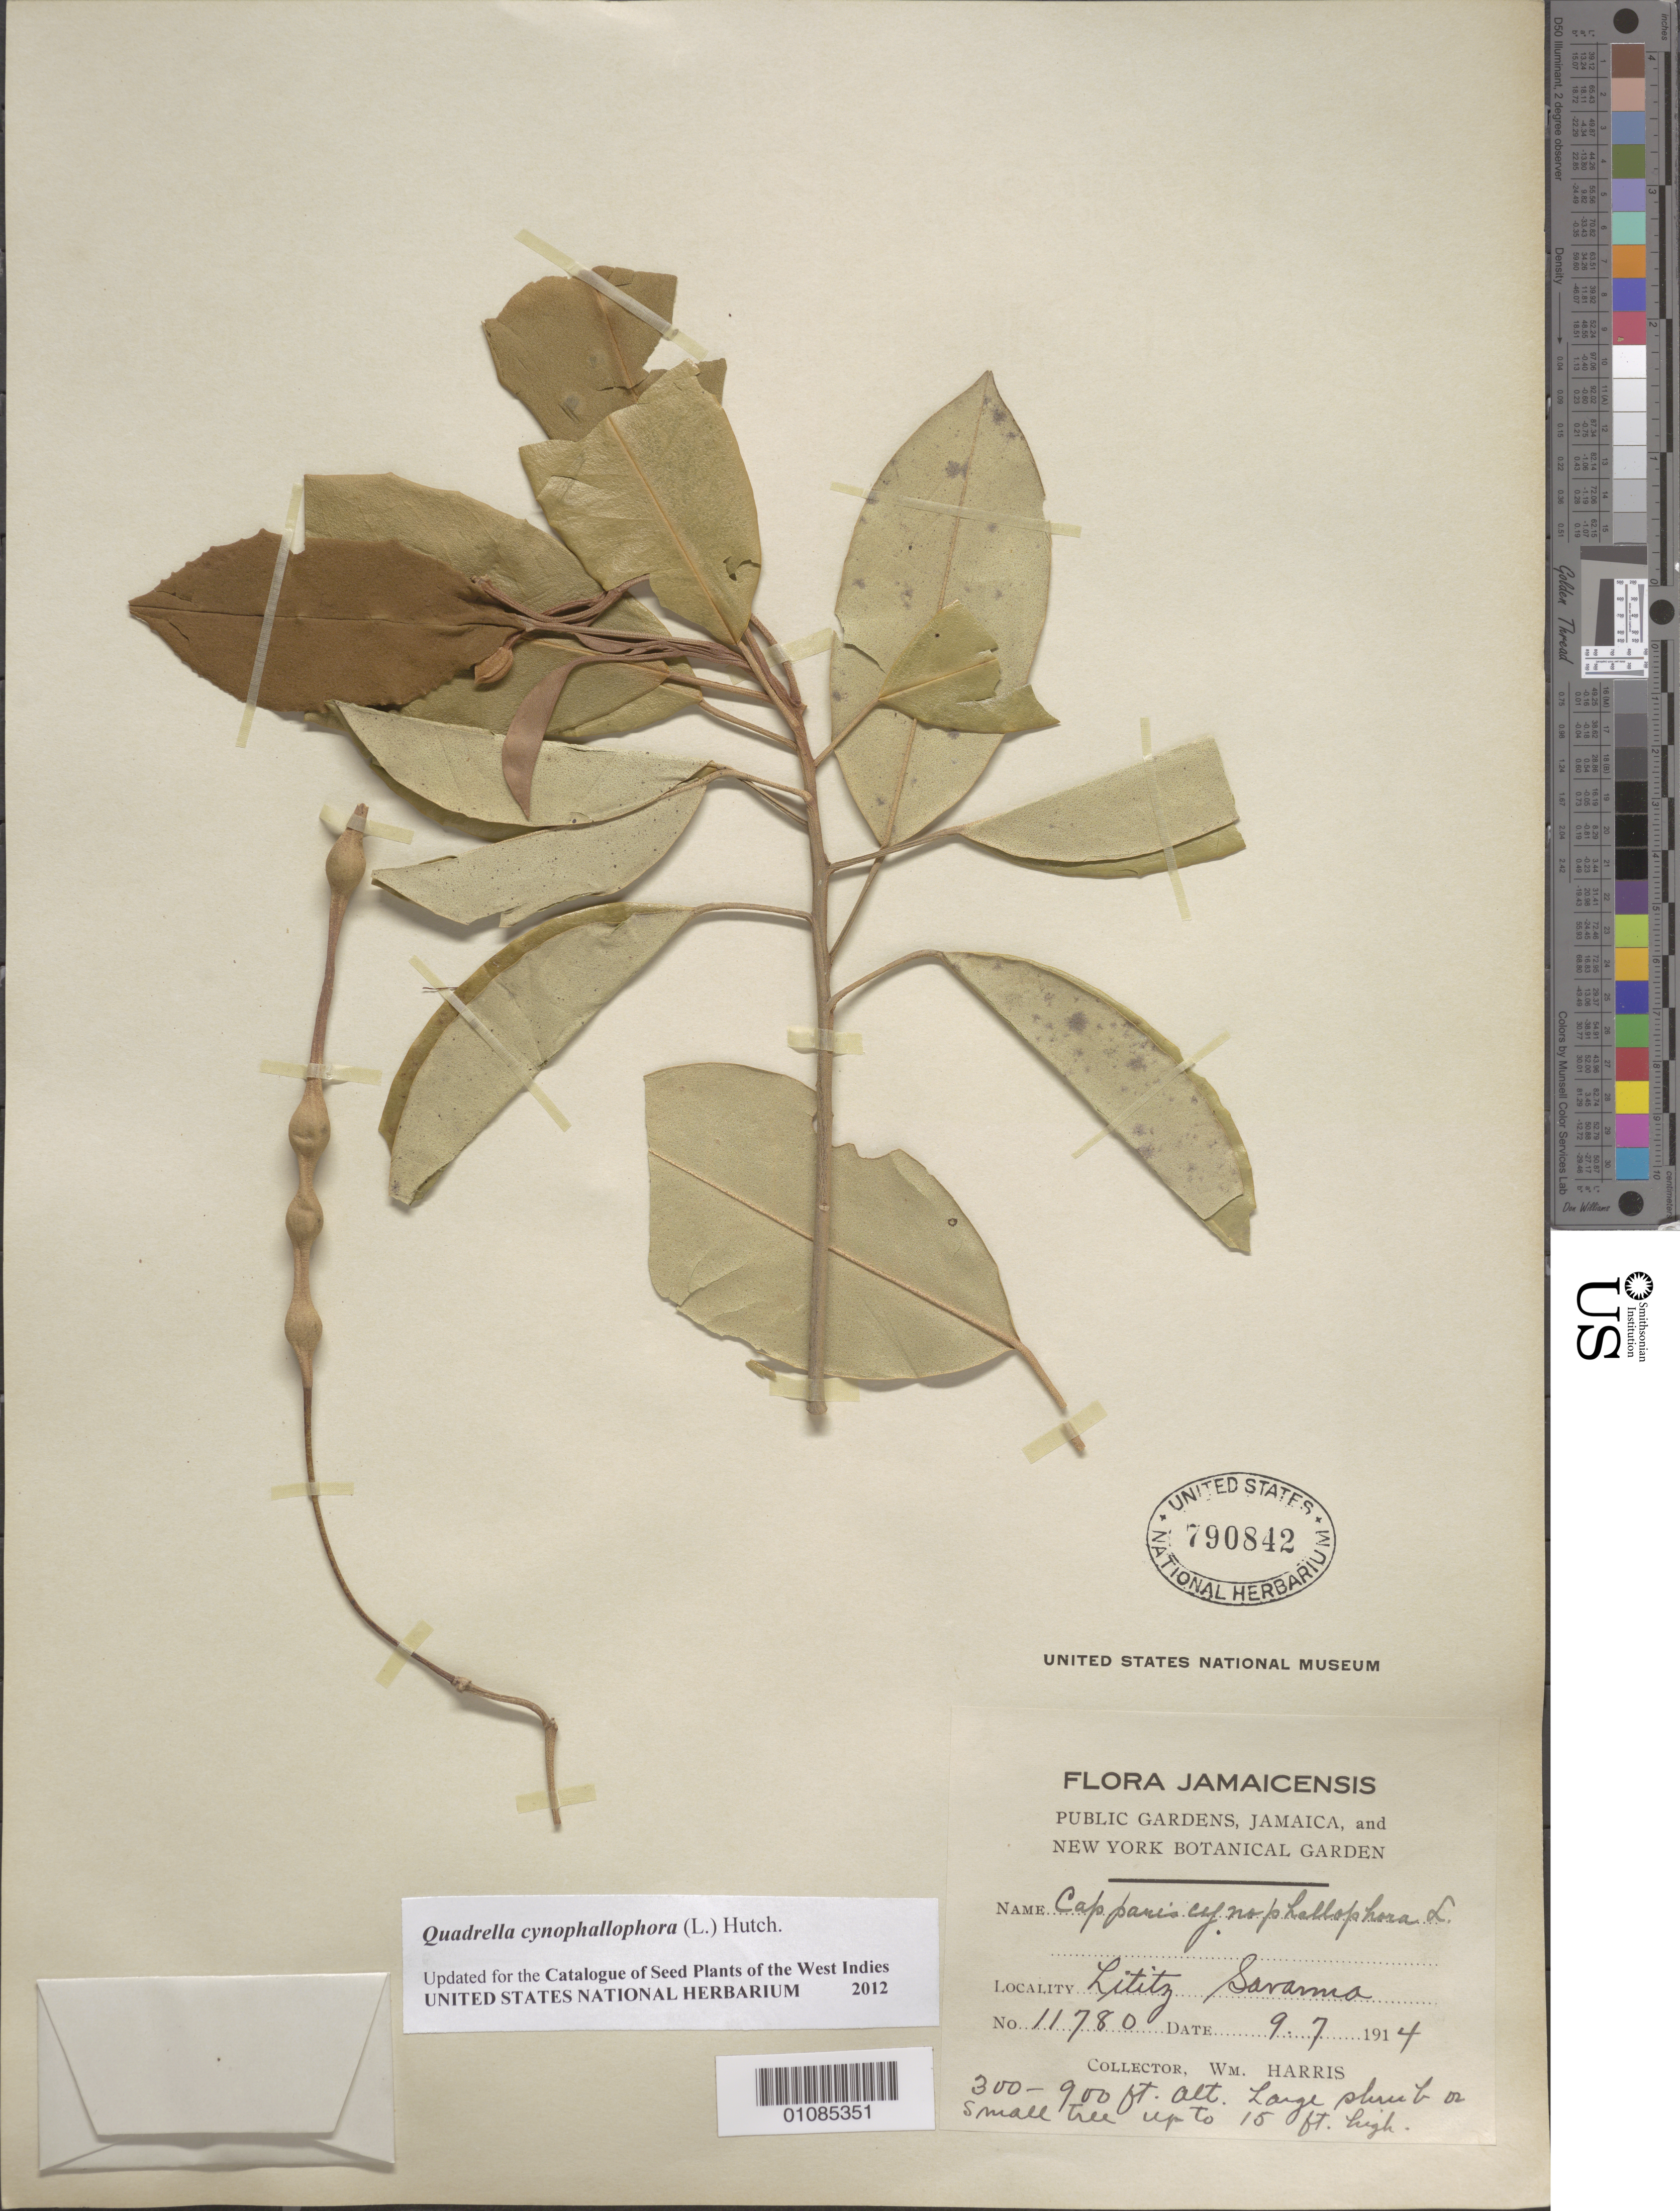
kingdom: Plantae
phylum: Tracheophyta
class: Magnoliopsida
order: Brassicales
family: Capparaceae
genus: Quadrella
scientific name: Quadrella cynophallophora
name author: (L.) Hutch.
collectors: W. Harris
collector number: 11780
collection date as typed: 09 Jul 1914 or 07 Sep 1914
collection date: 1914-07-09 or 1914-09-07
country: Jamaica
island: Jamaica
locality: Lititz Savanna (?)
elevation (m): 91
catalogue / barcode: US 790842